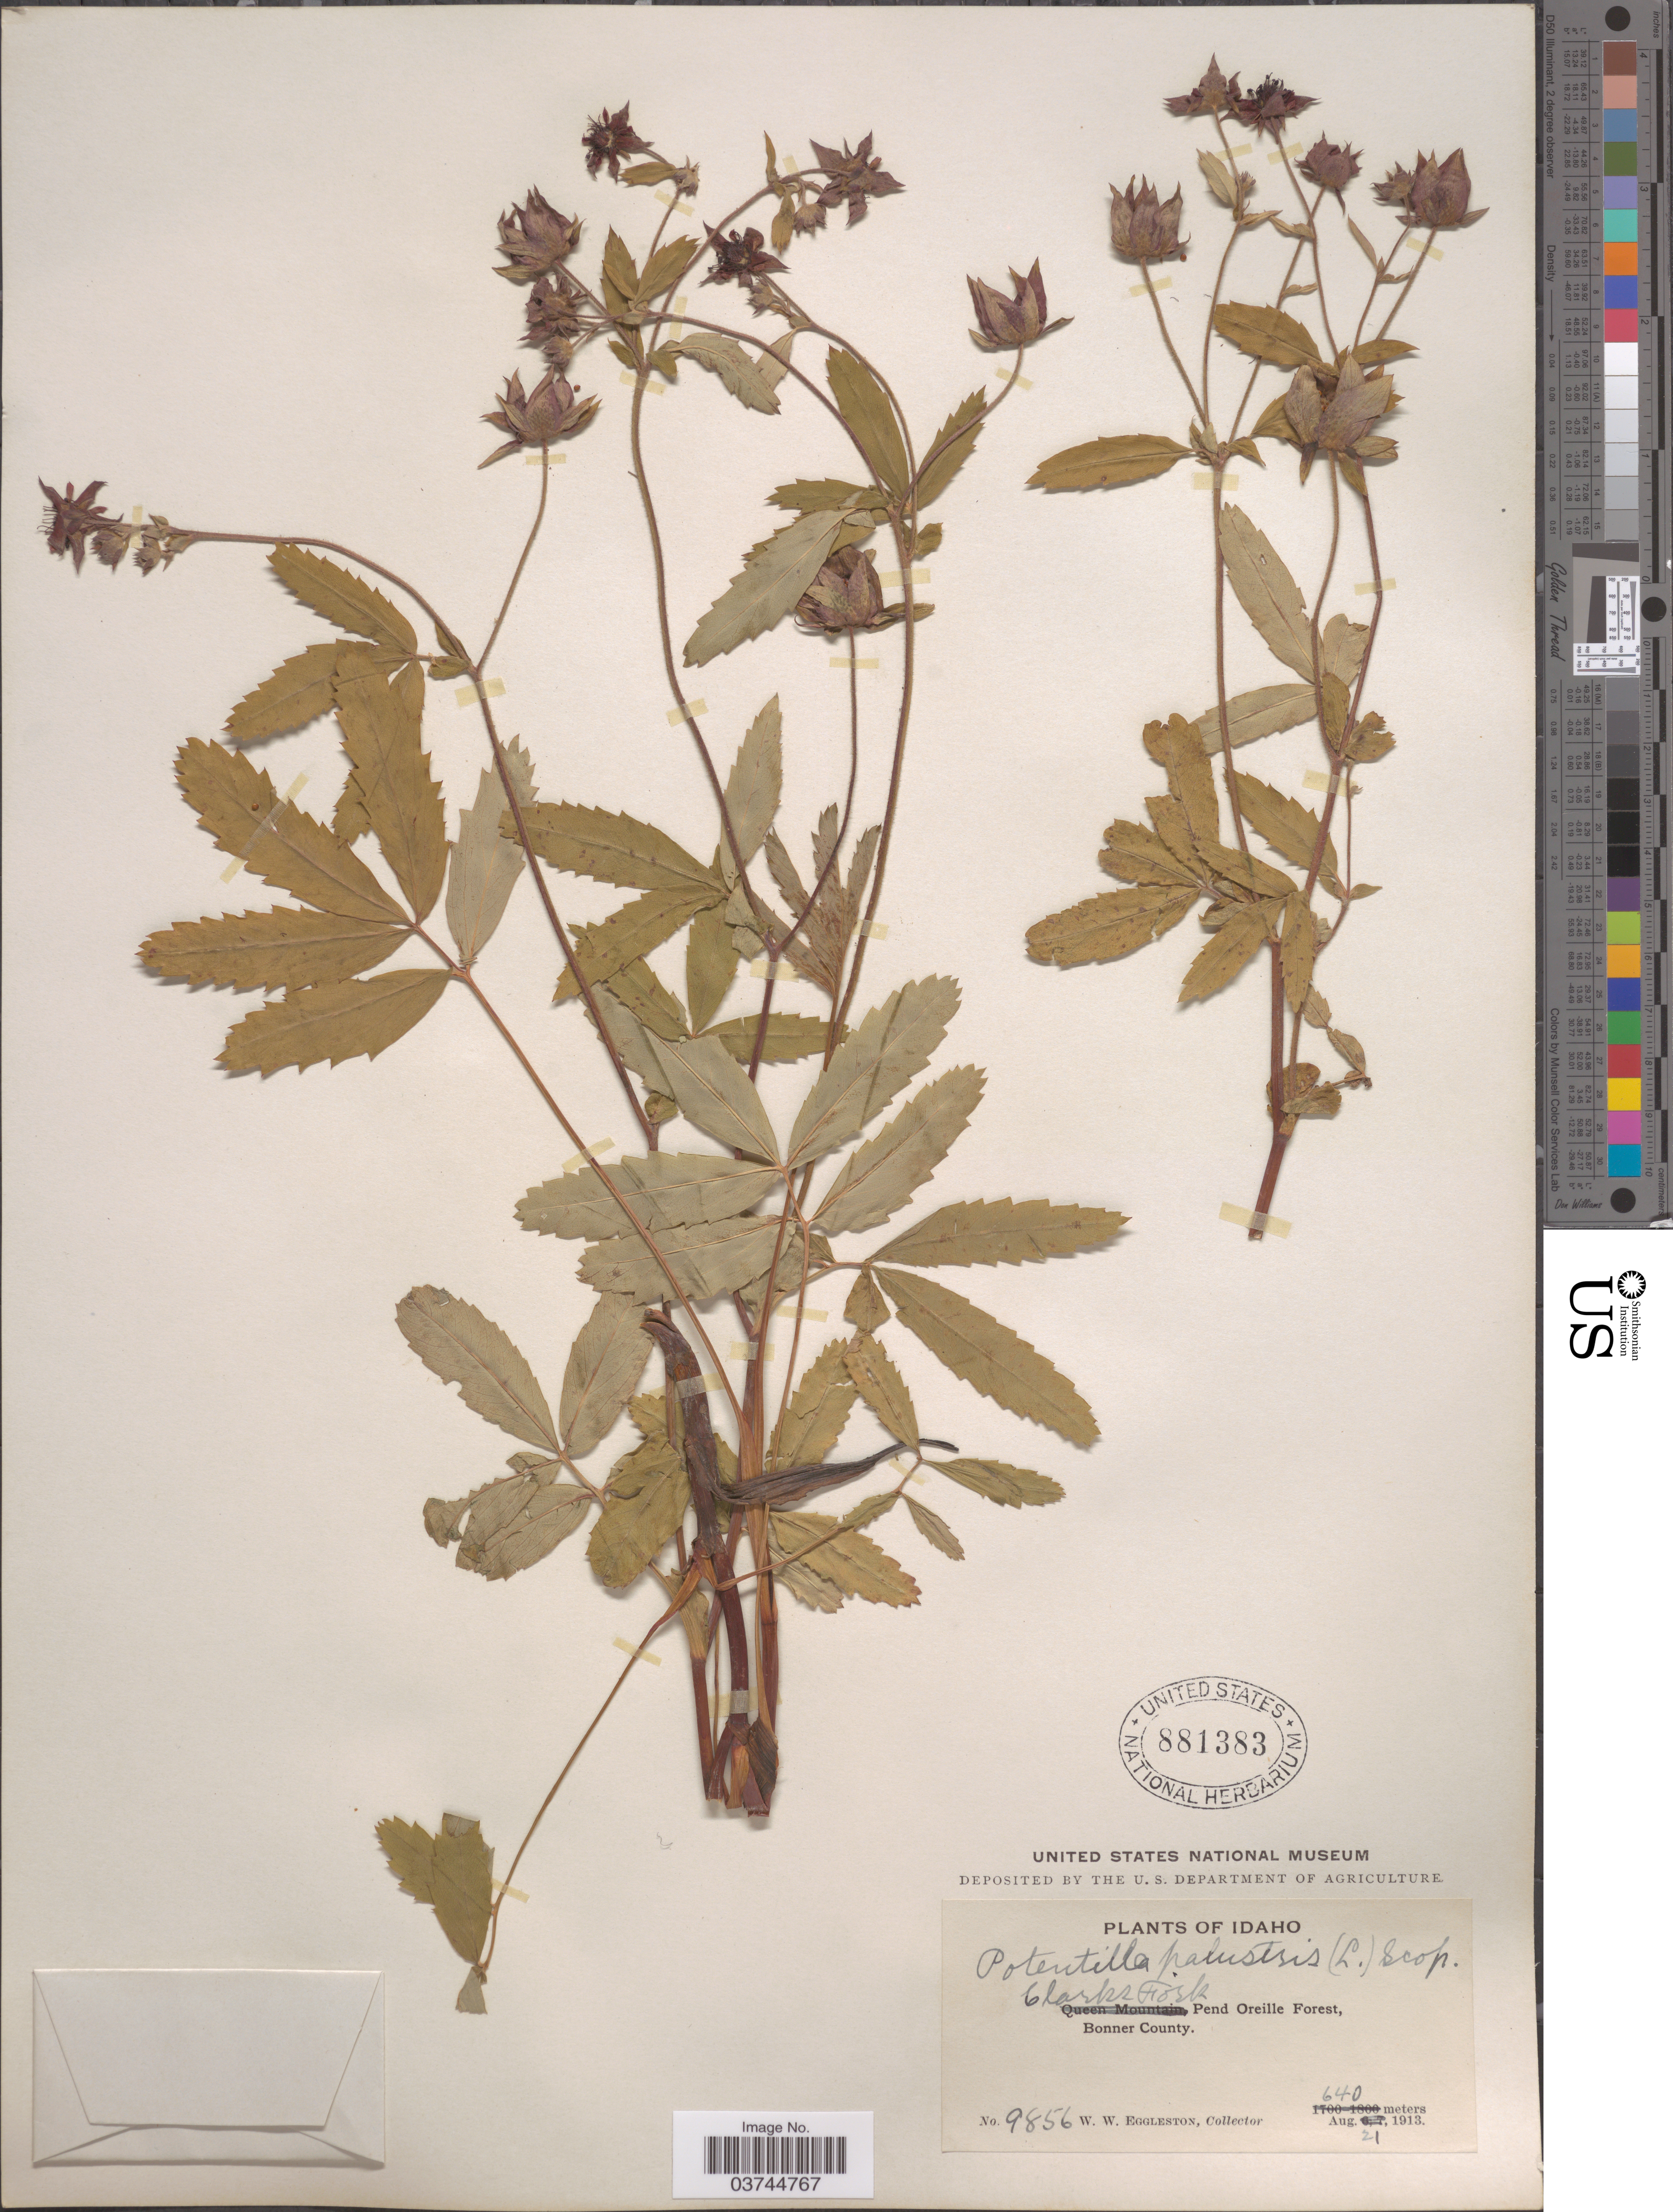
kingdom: Plantae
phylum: Tracheophyta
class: Magnoliopsida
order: Rosales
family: Rosaceae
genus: Comarum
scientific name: Comarum palustre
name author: L.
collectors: W. W. Eggleston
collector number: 9856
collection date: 1913-08-21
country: United States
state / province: Idaho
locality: Clarks Fork Pend Oreille Forest, Bonner County.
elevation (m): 640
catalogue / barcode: US 881383